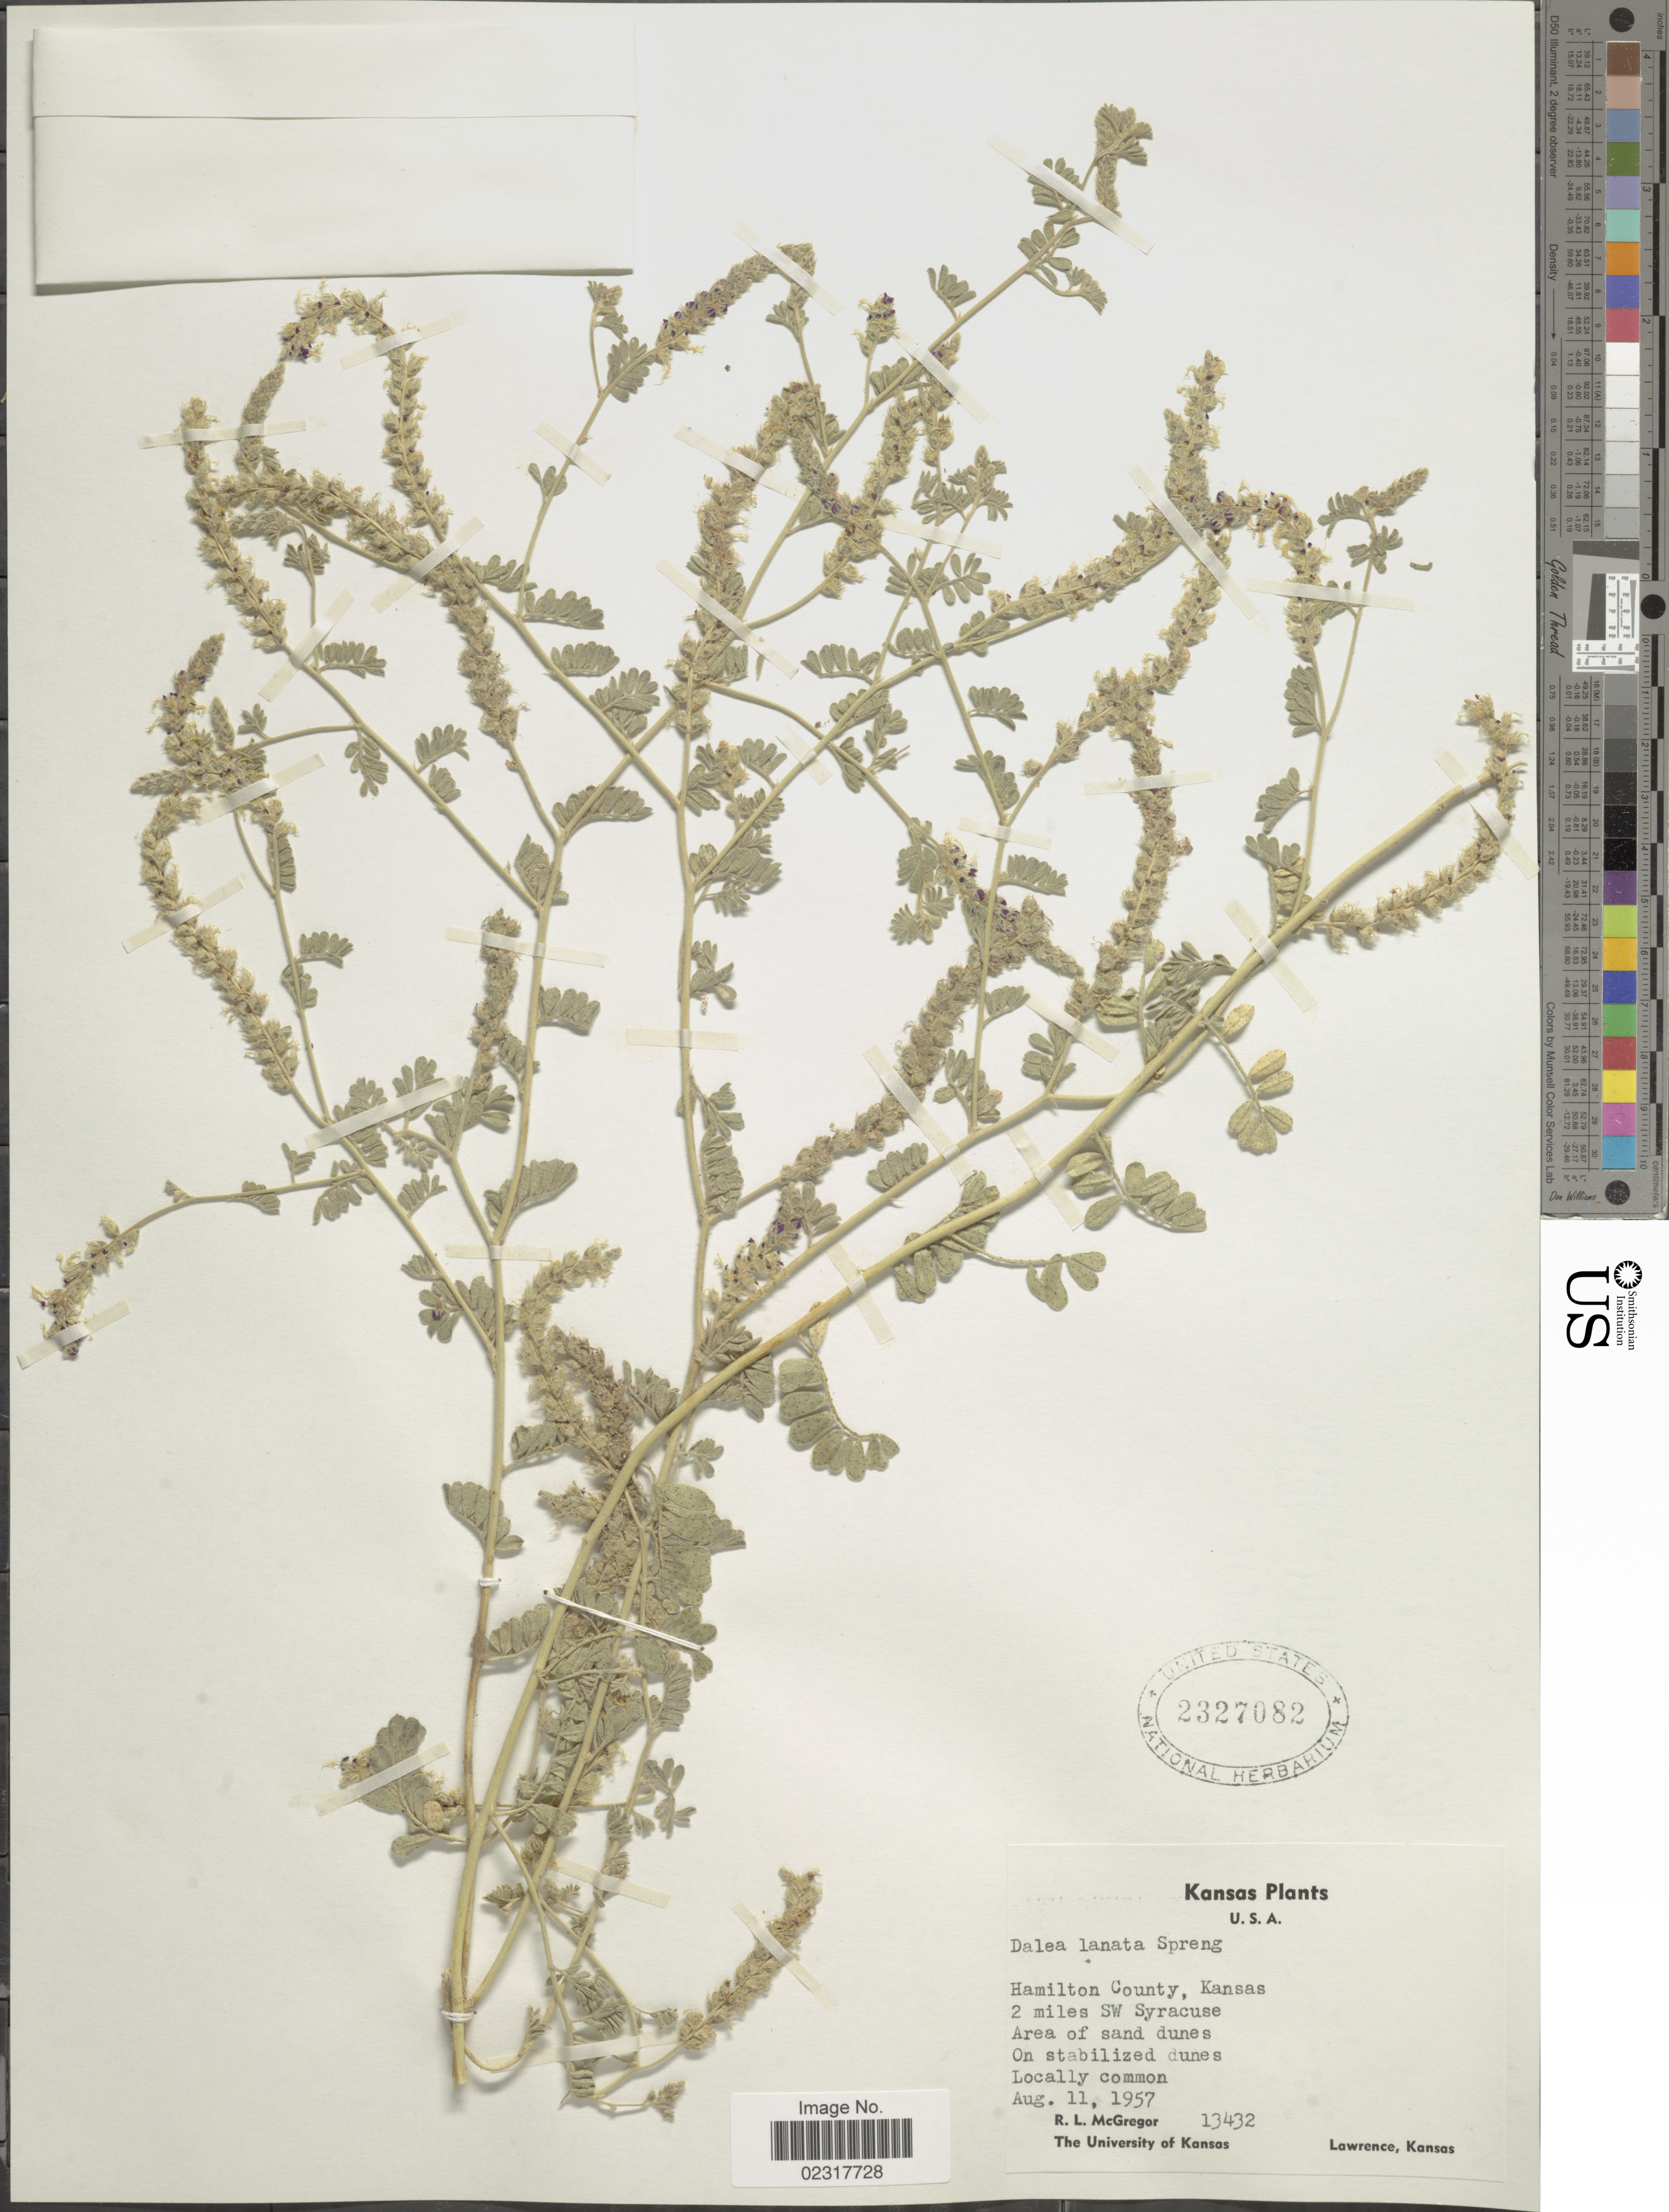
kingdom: Plantae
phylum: Tracheophyta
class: Magnoliopsida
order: Fabales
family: Fabaceae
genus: Dalea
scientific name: Dalea lanata var. lanata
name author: Spreng.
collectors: R. McGregor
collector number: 13432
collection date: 1957-08-11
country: United States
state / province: Kansas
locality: U.S.A., Hamilton County, 2 miles SW Syracuse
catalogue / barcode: US 2327082